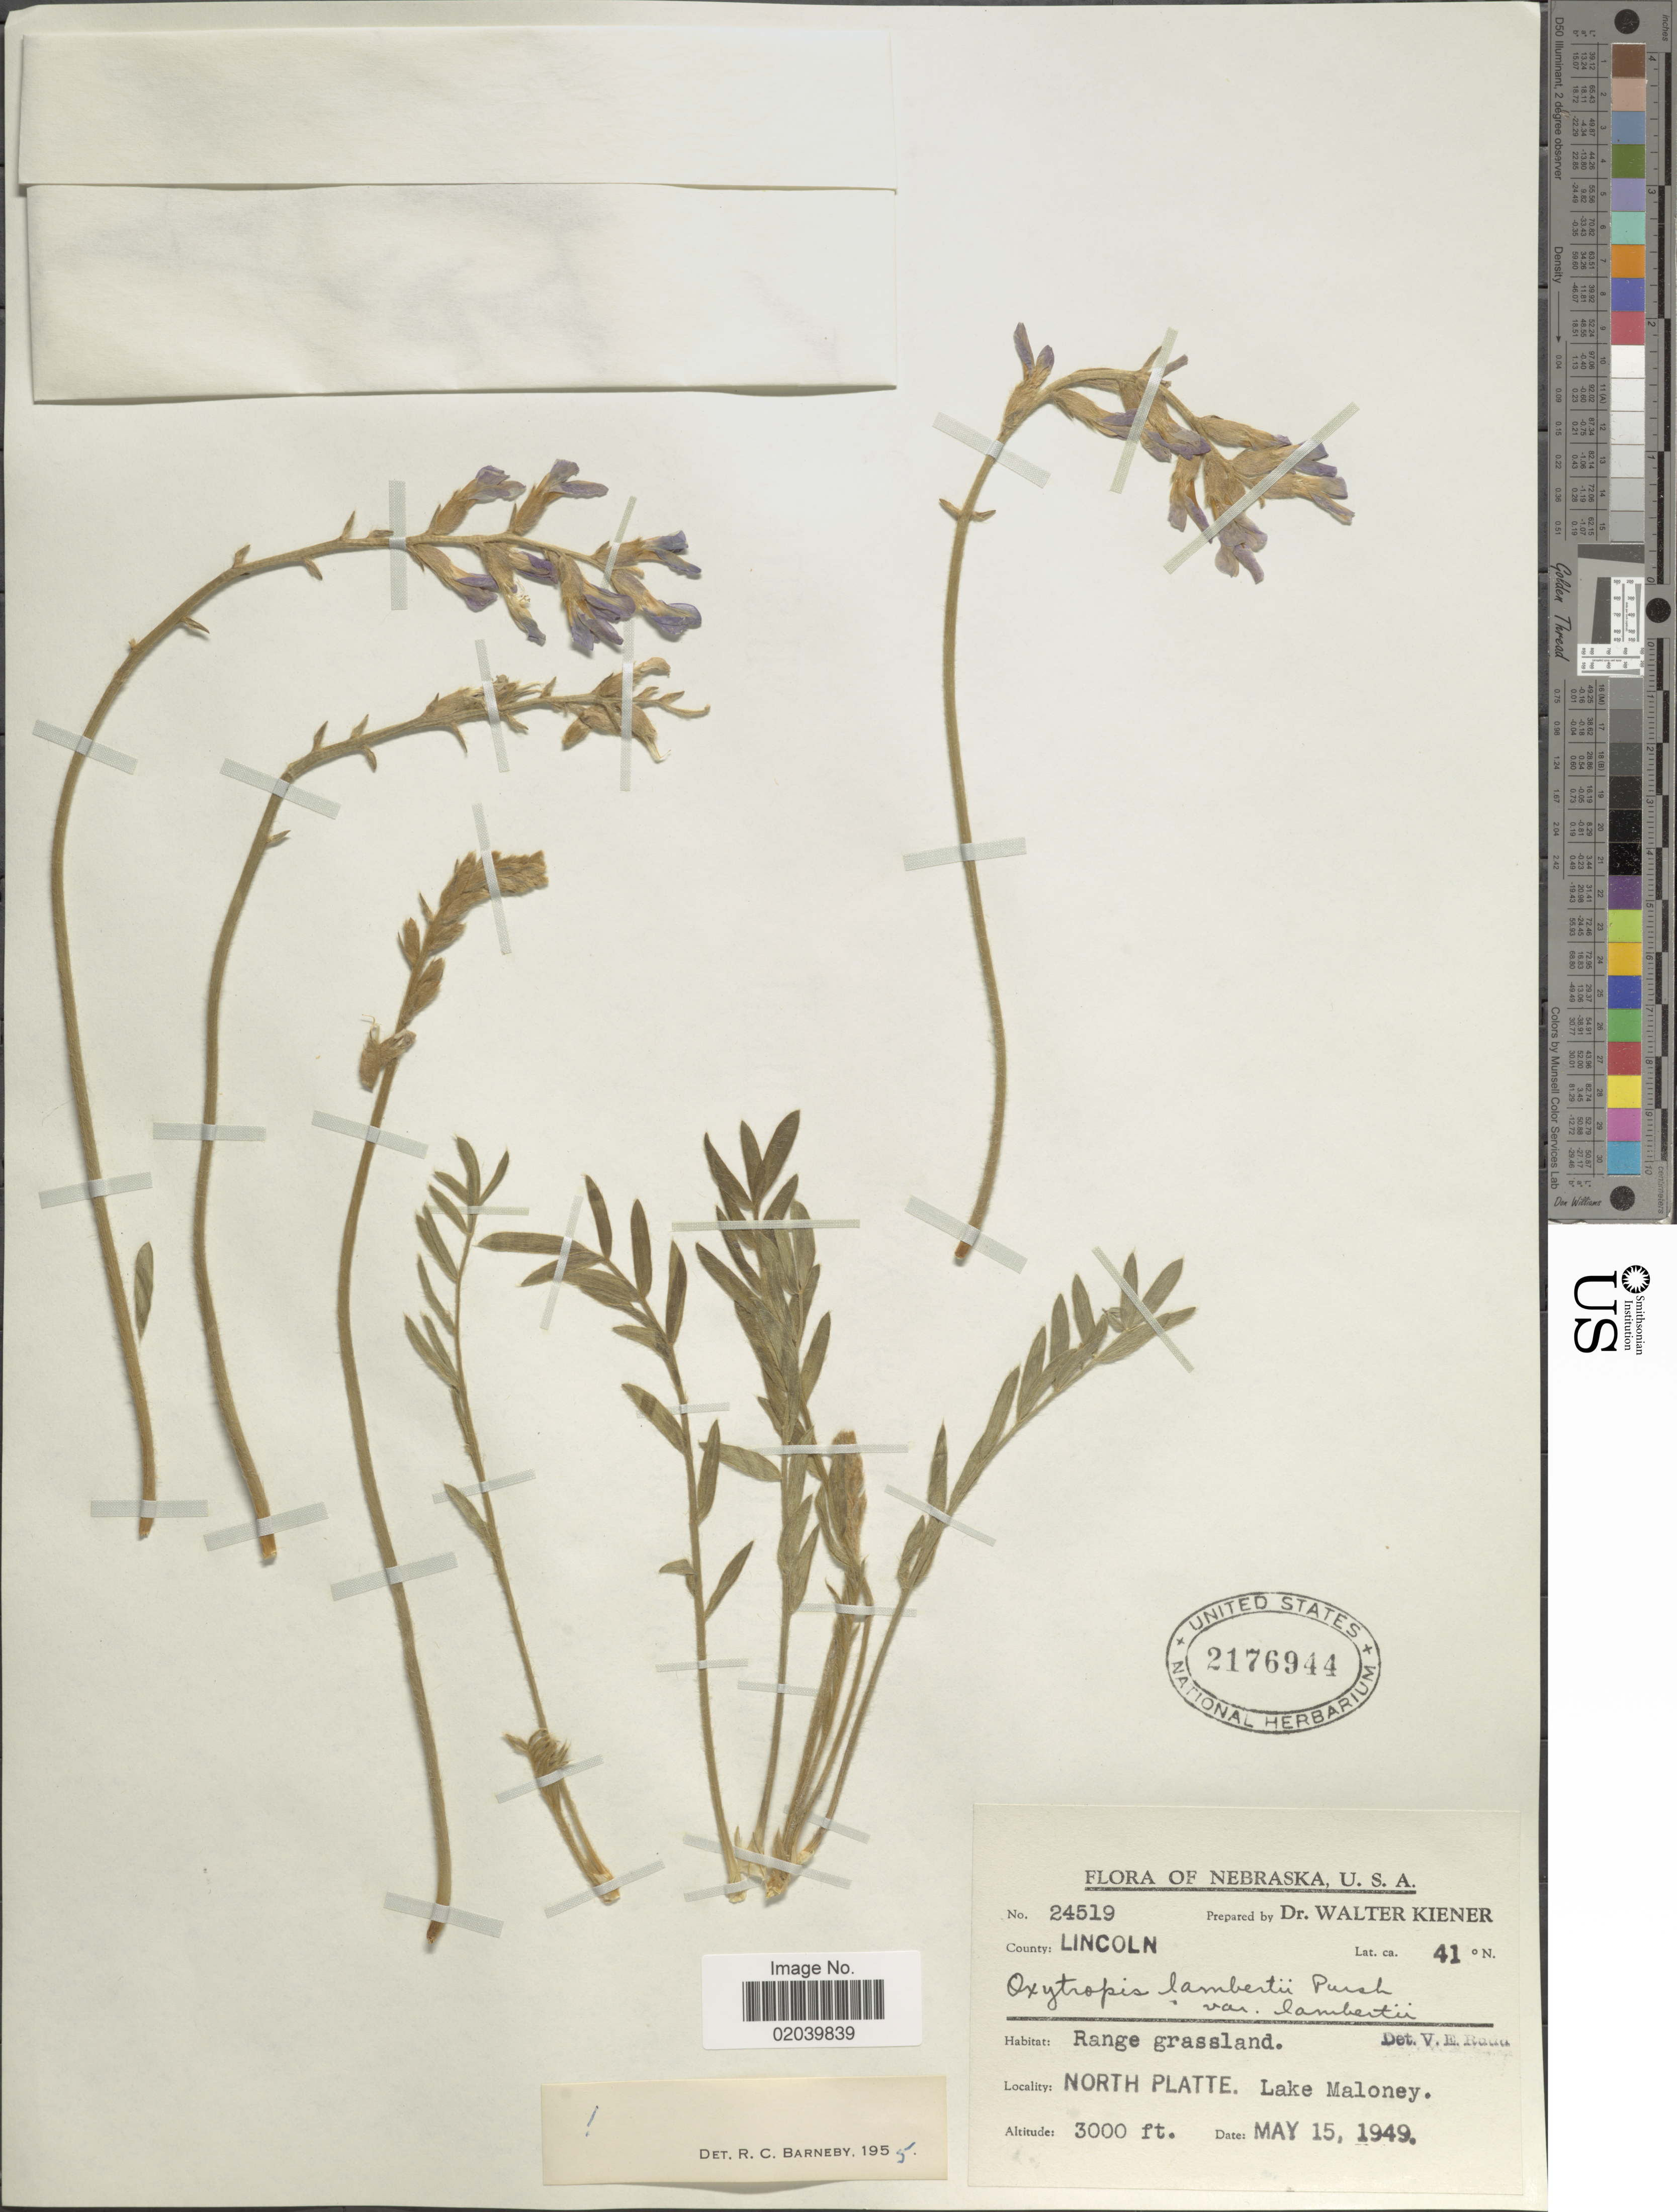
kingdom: Plantae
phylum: Tracheophyta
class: Magnoliopsida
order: Fabales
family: Fabaceae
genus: Oxytropis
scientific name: Oxytropis lambertii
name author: Pursh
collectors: W. Kiener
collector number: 24519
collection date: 1949-05-15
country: United States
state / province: Nebraska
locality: County: Lincoln. Range grassland. North Platte. Lake Maloney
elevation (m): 914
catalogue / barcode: US 2176944